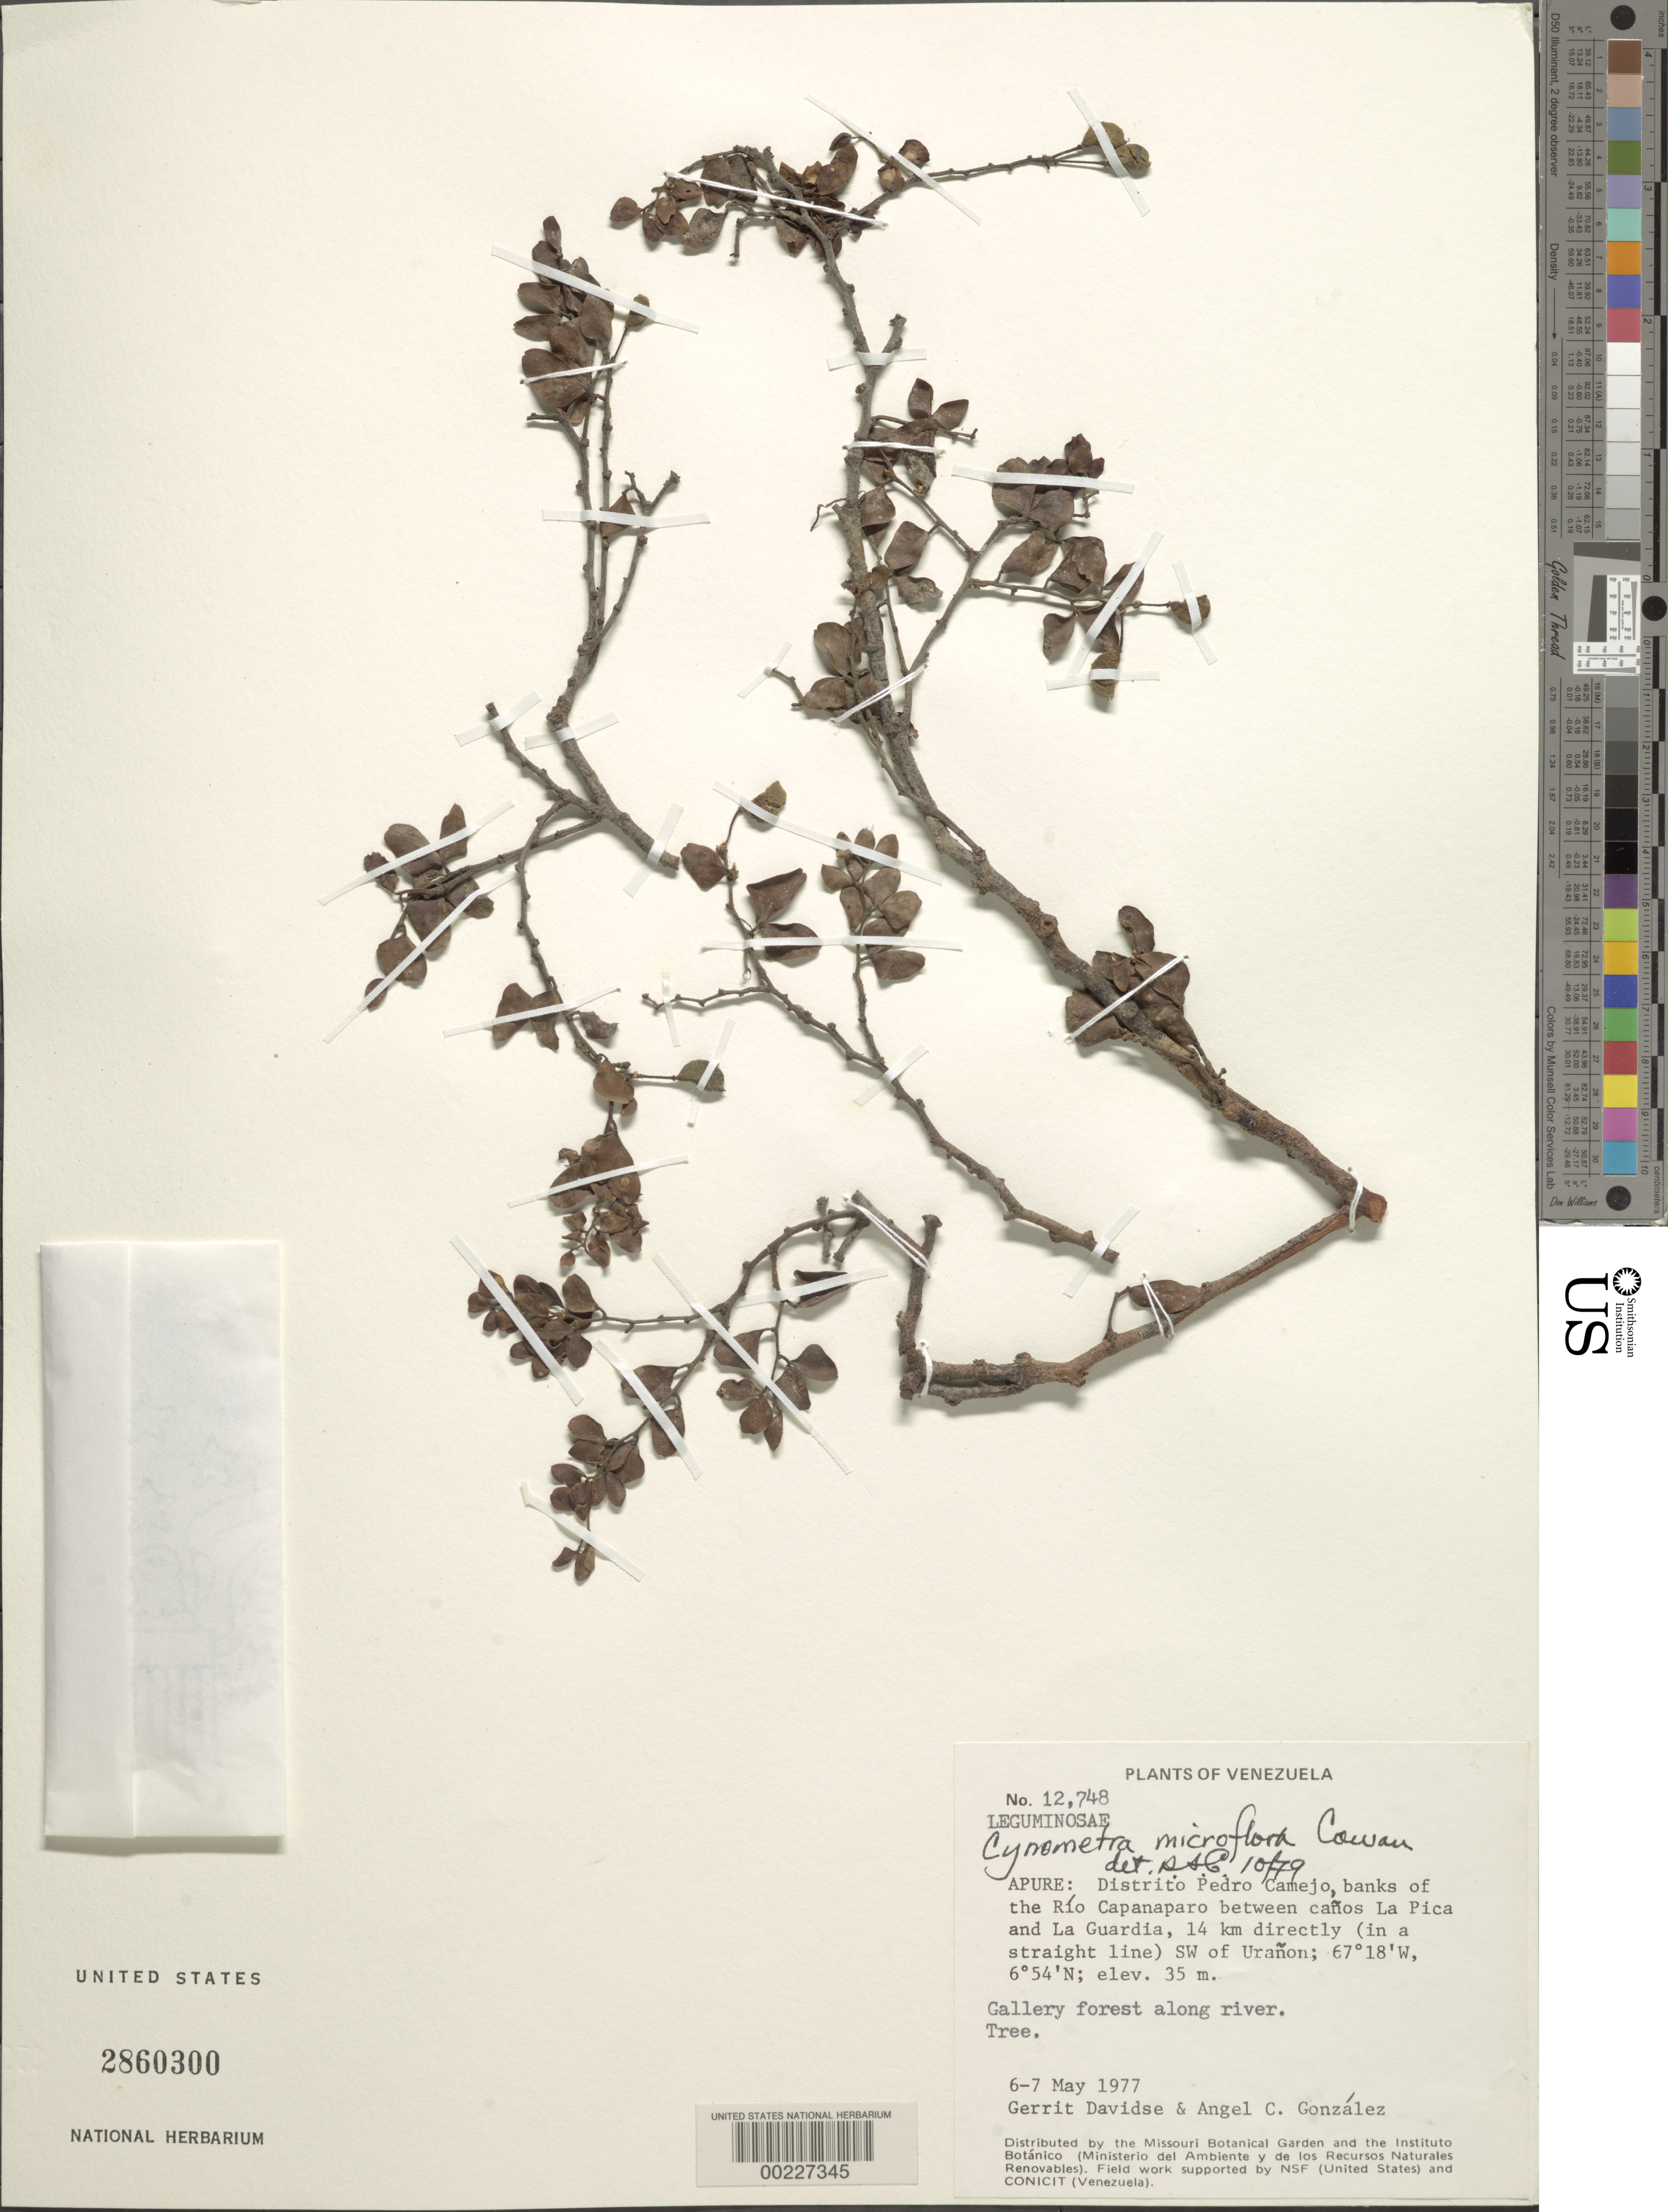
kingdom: Plantae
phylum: Tracheophyta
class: Magnoliopsida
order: Fabales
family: Fabaceae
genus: Cynometra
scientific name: Cynometra microflora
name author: R.S. Cowan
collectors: G. Davidse & A. C. González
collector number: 12748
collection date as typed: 06 May 1977 to 07 May 1977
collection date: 1977-05-06/1977-05-07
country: Venezuela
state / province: Apure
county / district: Pedro Camejo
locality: N bank of the rio capanaparo between canos la pica and la guardia, 14 km directly (in a straight line) sw of uranon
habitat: Gallery forest along river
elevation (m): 35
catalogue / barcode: US 2860300